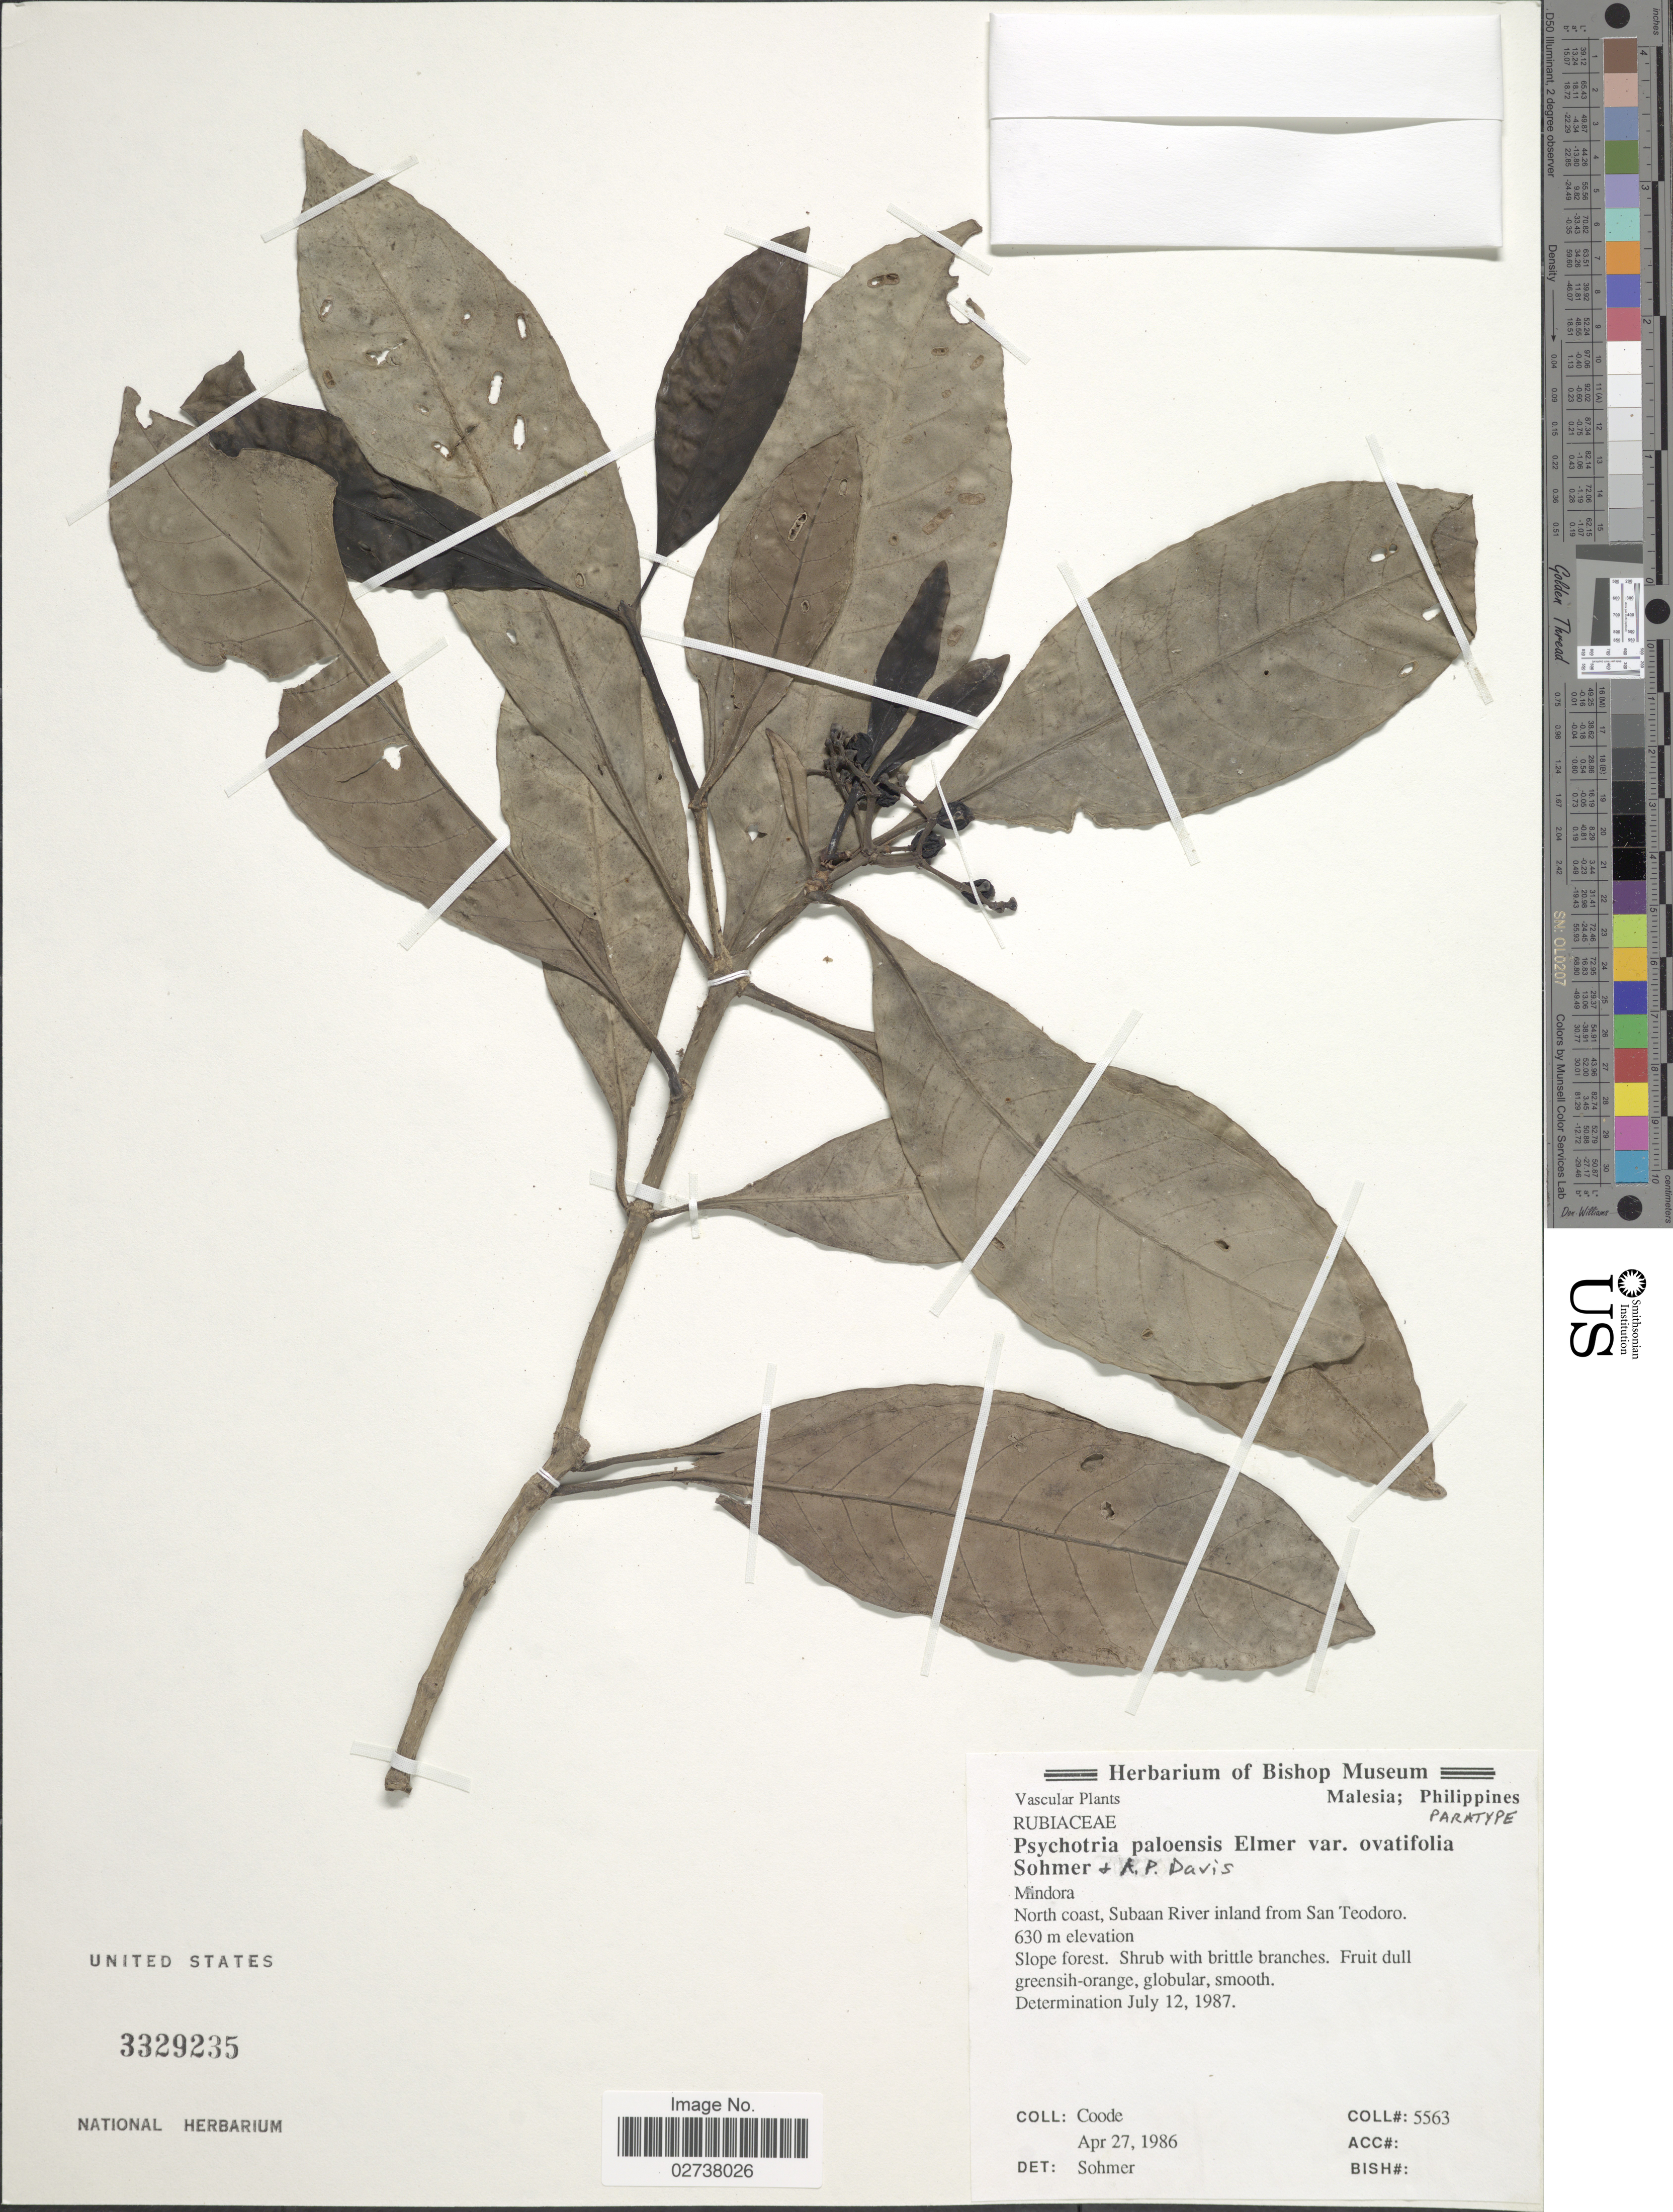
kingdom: Plantae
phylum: Tracheophyta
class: Magnoliopsida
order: Gentianales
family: Rubiaceae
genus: Psychotria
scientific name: Psychotria paloensis var. ovatifolia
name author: Sohmer & A.P. Davis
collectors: Coode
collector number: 5563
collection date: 1986-04-27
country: Philippines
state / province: Mimaropa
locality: Mindora, North Coast, Subaan River inland from San Teodoro.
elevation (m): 630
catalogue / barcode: US 3329235